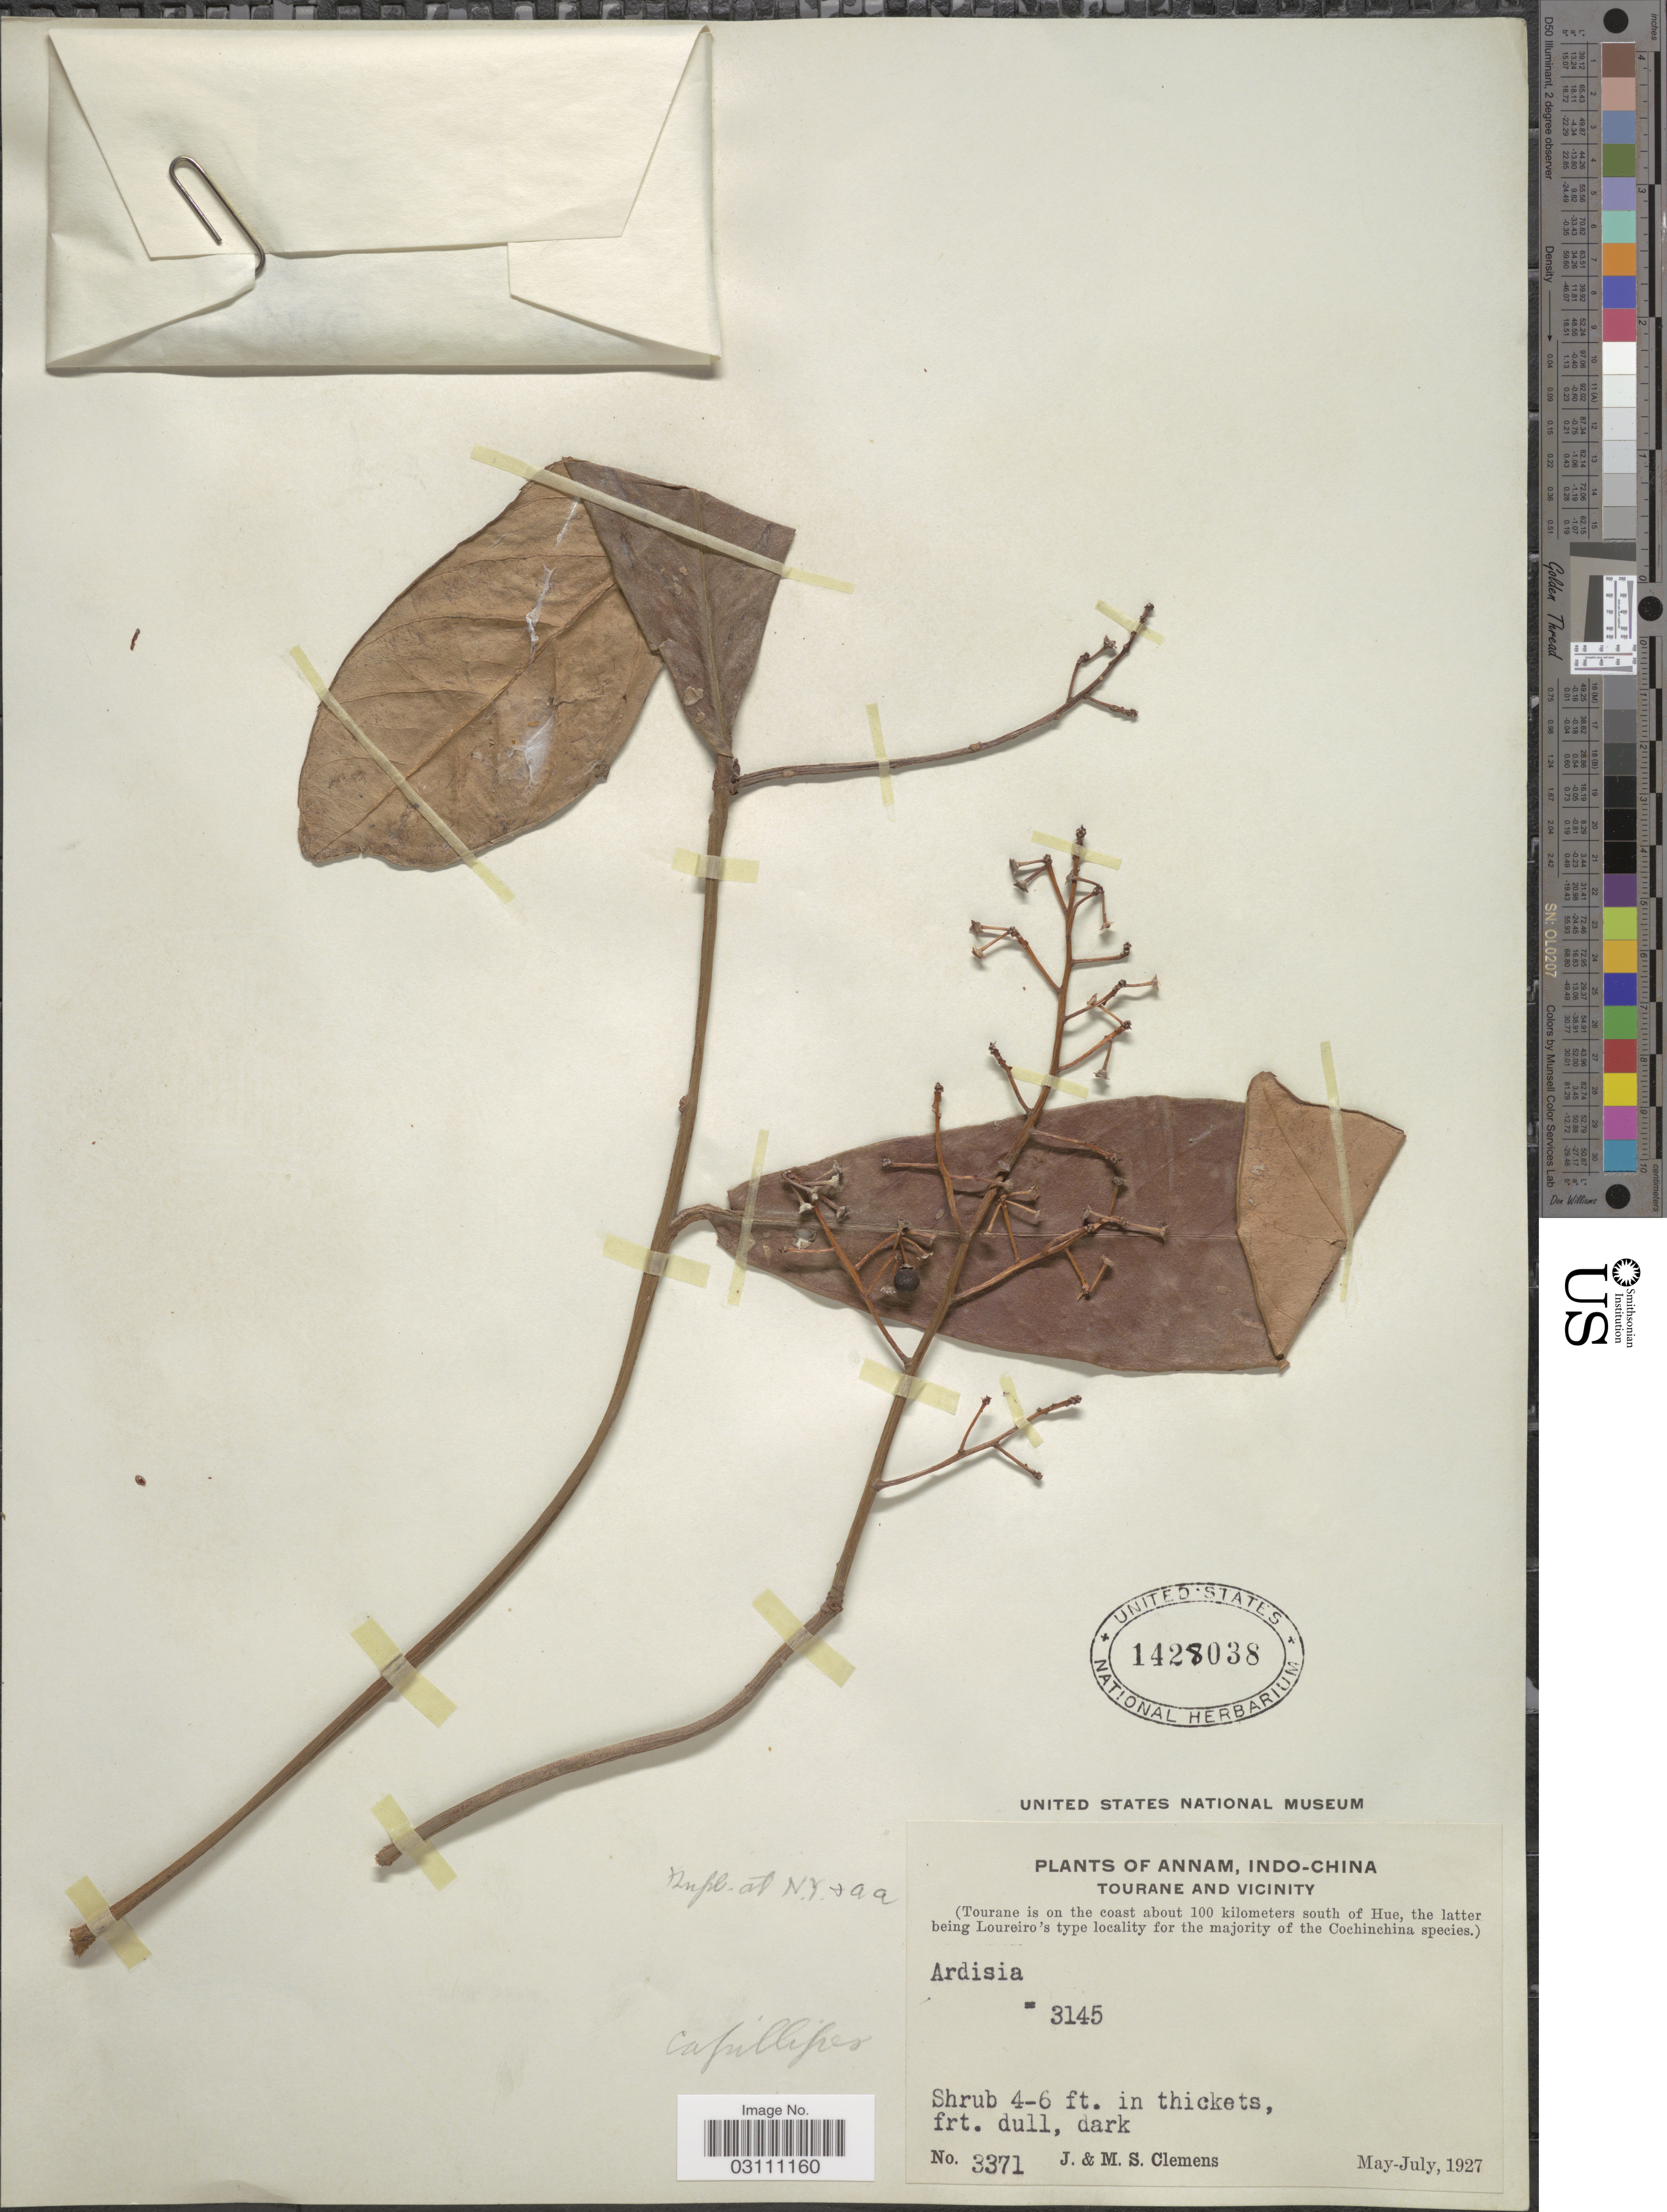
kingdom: Plantae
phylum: Tracheophyta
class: Magnoliopsida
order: Ericales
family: Primulaceae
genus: Ardisia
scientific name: Ardisia capillipes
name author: Pit.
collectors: J. Clemens & M. S. Clemens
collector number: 3371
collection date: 1927-05/1927-07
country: Vietnam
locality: Annam, Indo-China. Tourane and vicinity. Tourane is on the coast about 100 kilometers south of Hue.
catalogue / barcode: US 1428038